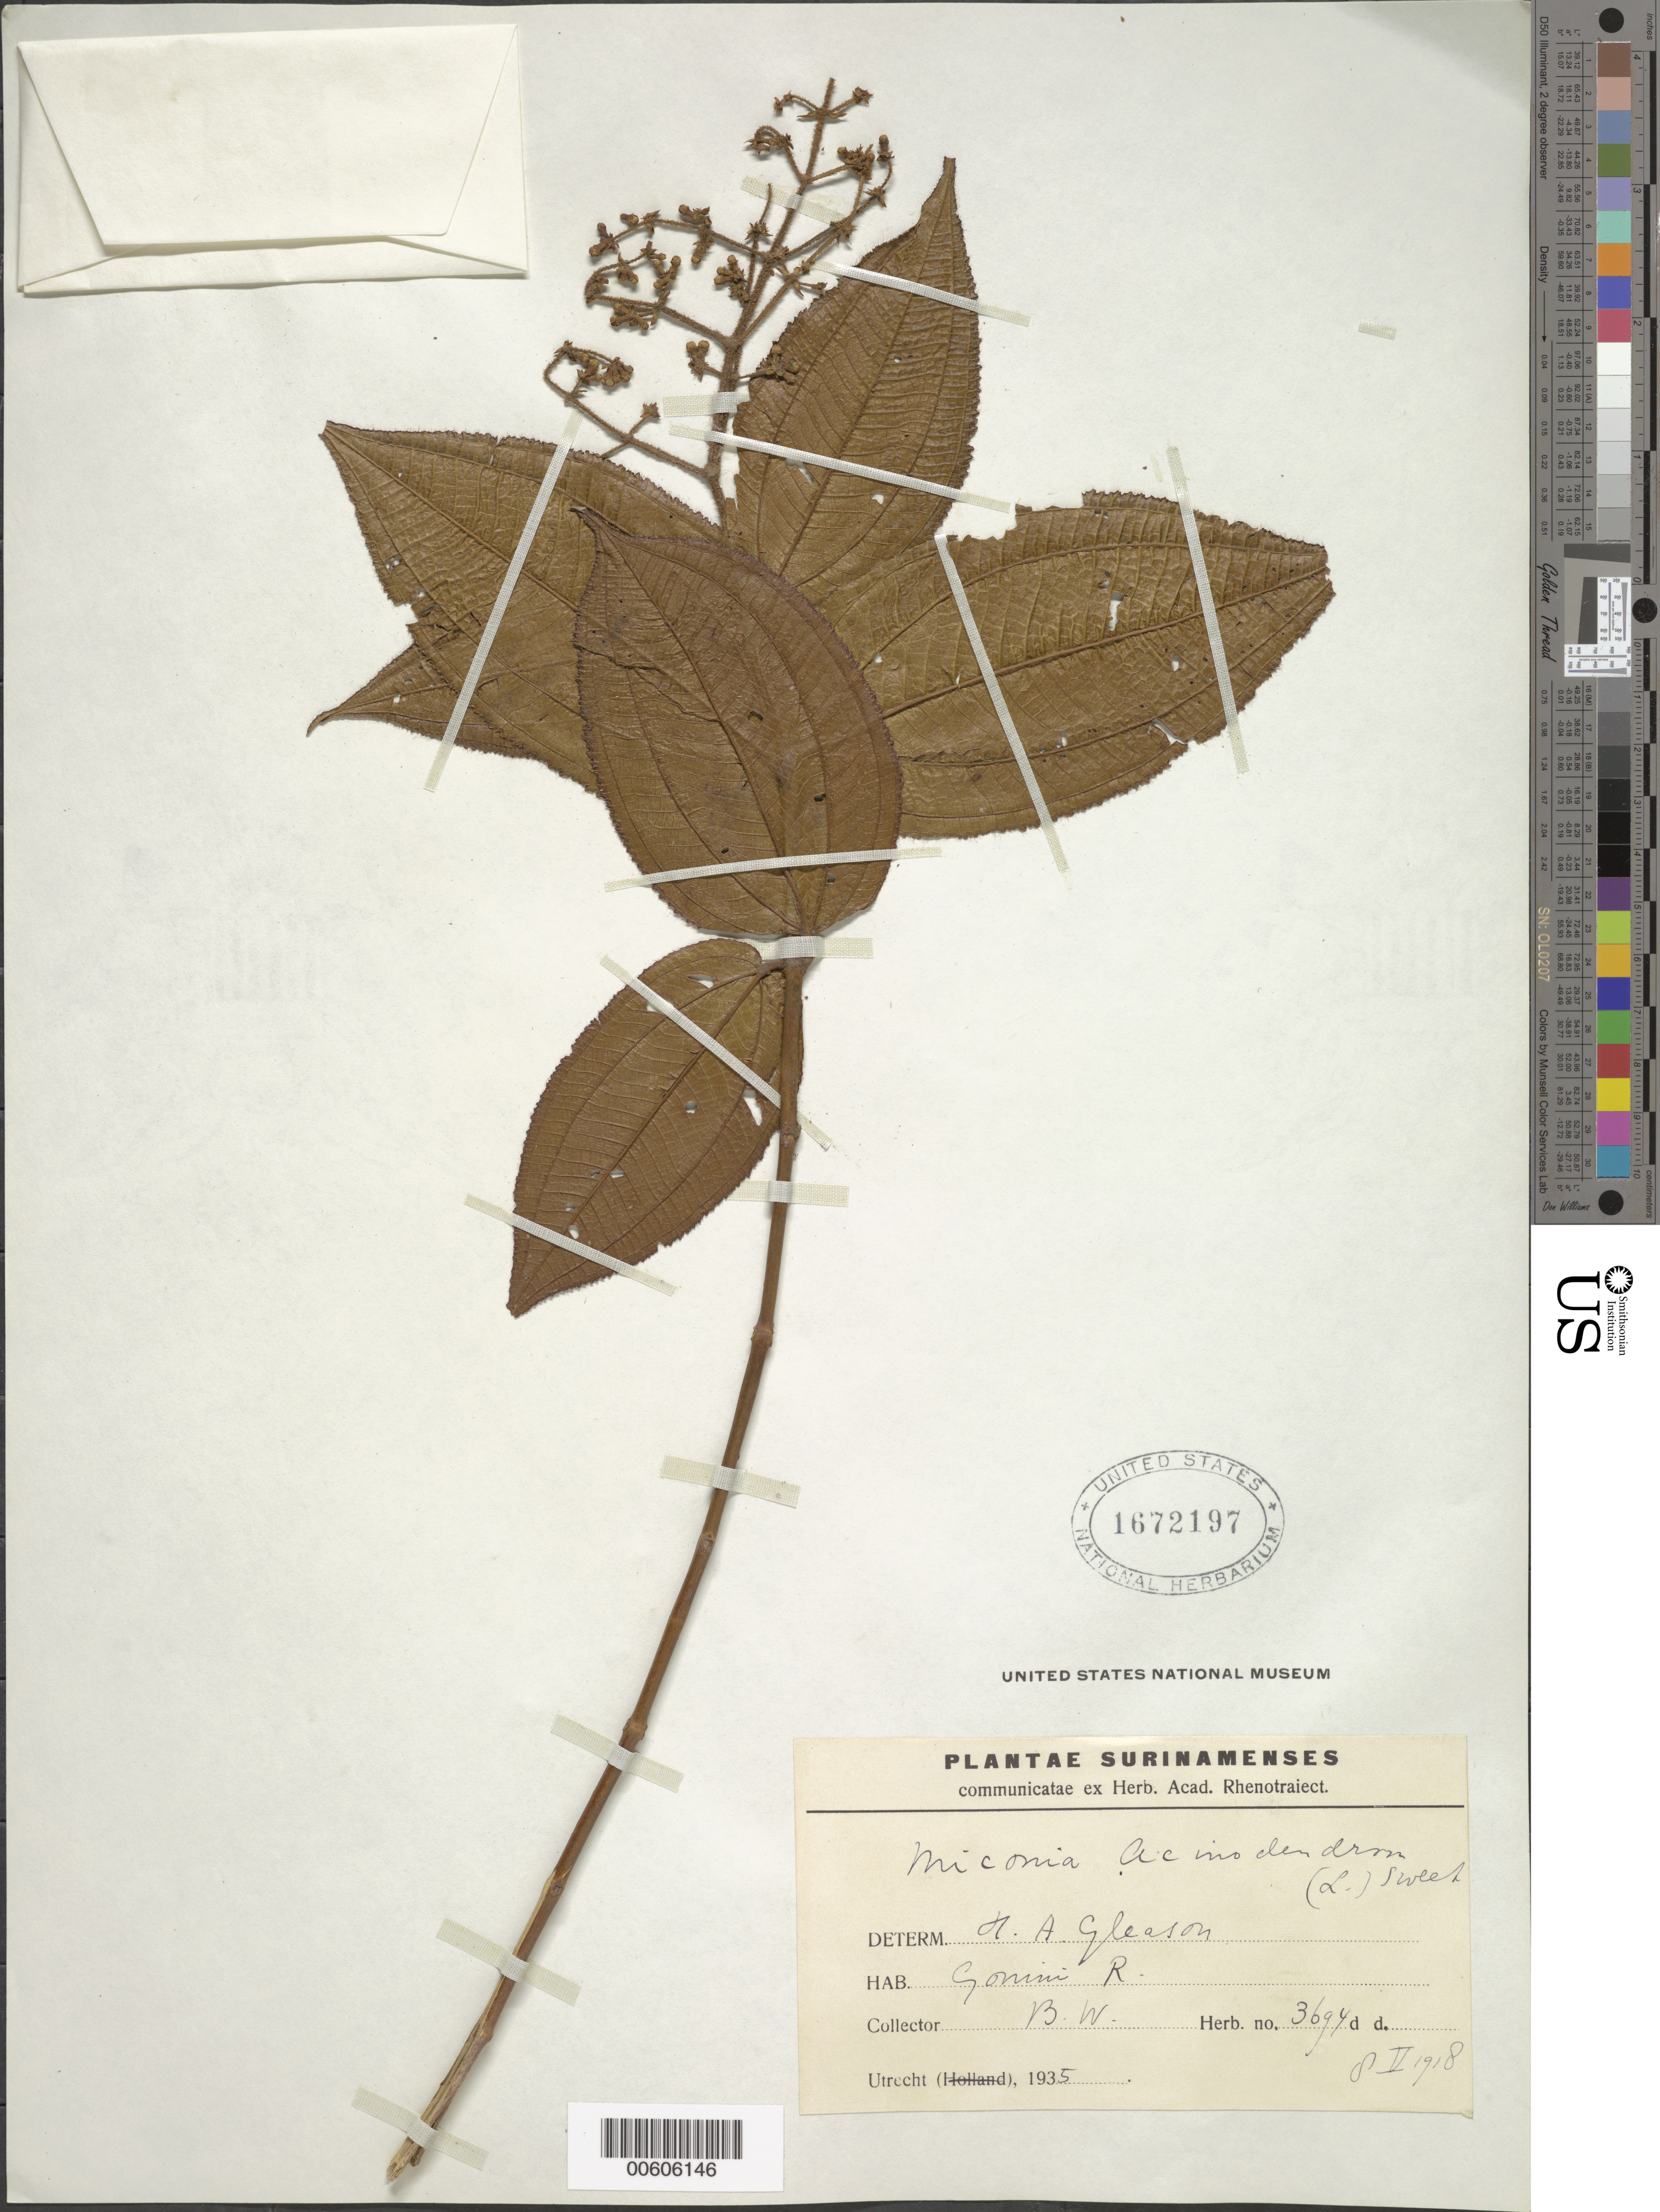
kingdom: Plantae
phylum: Tracheophyta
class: Magnoliopsida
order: Myrtales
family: Melastomataceae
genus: Miconia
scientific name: Miconia acinodendron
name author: (L.) Sweet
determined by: Gleason, H. A.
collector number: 3694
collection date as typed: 8-May-18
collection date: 1918-05-08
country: Suriname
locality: Gonini R.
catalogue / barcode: US 1672197